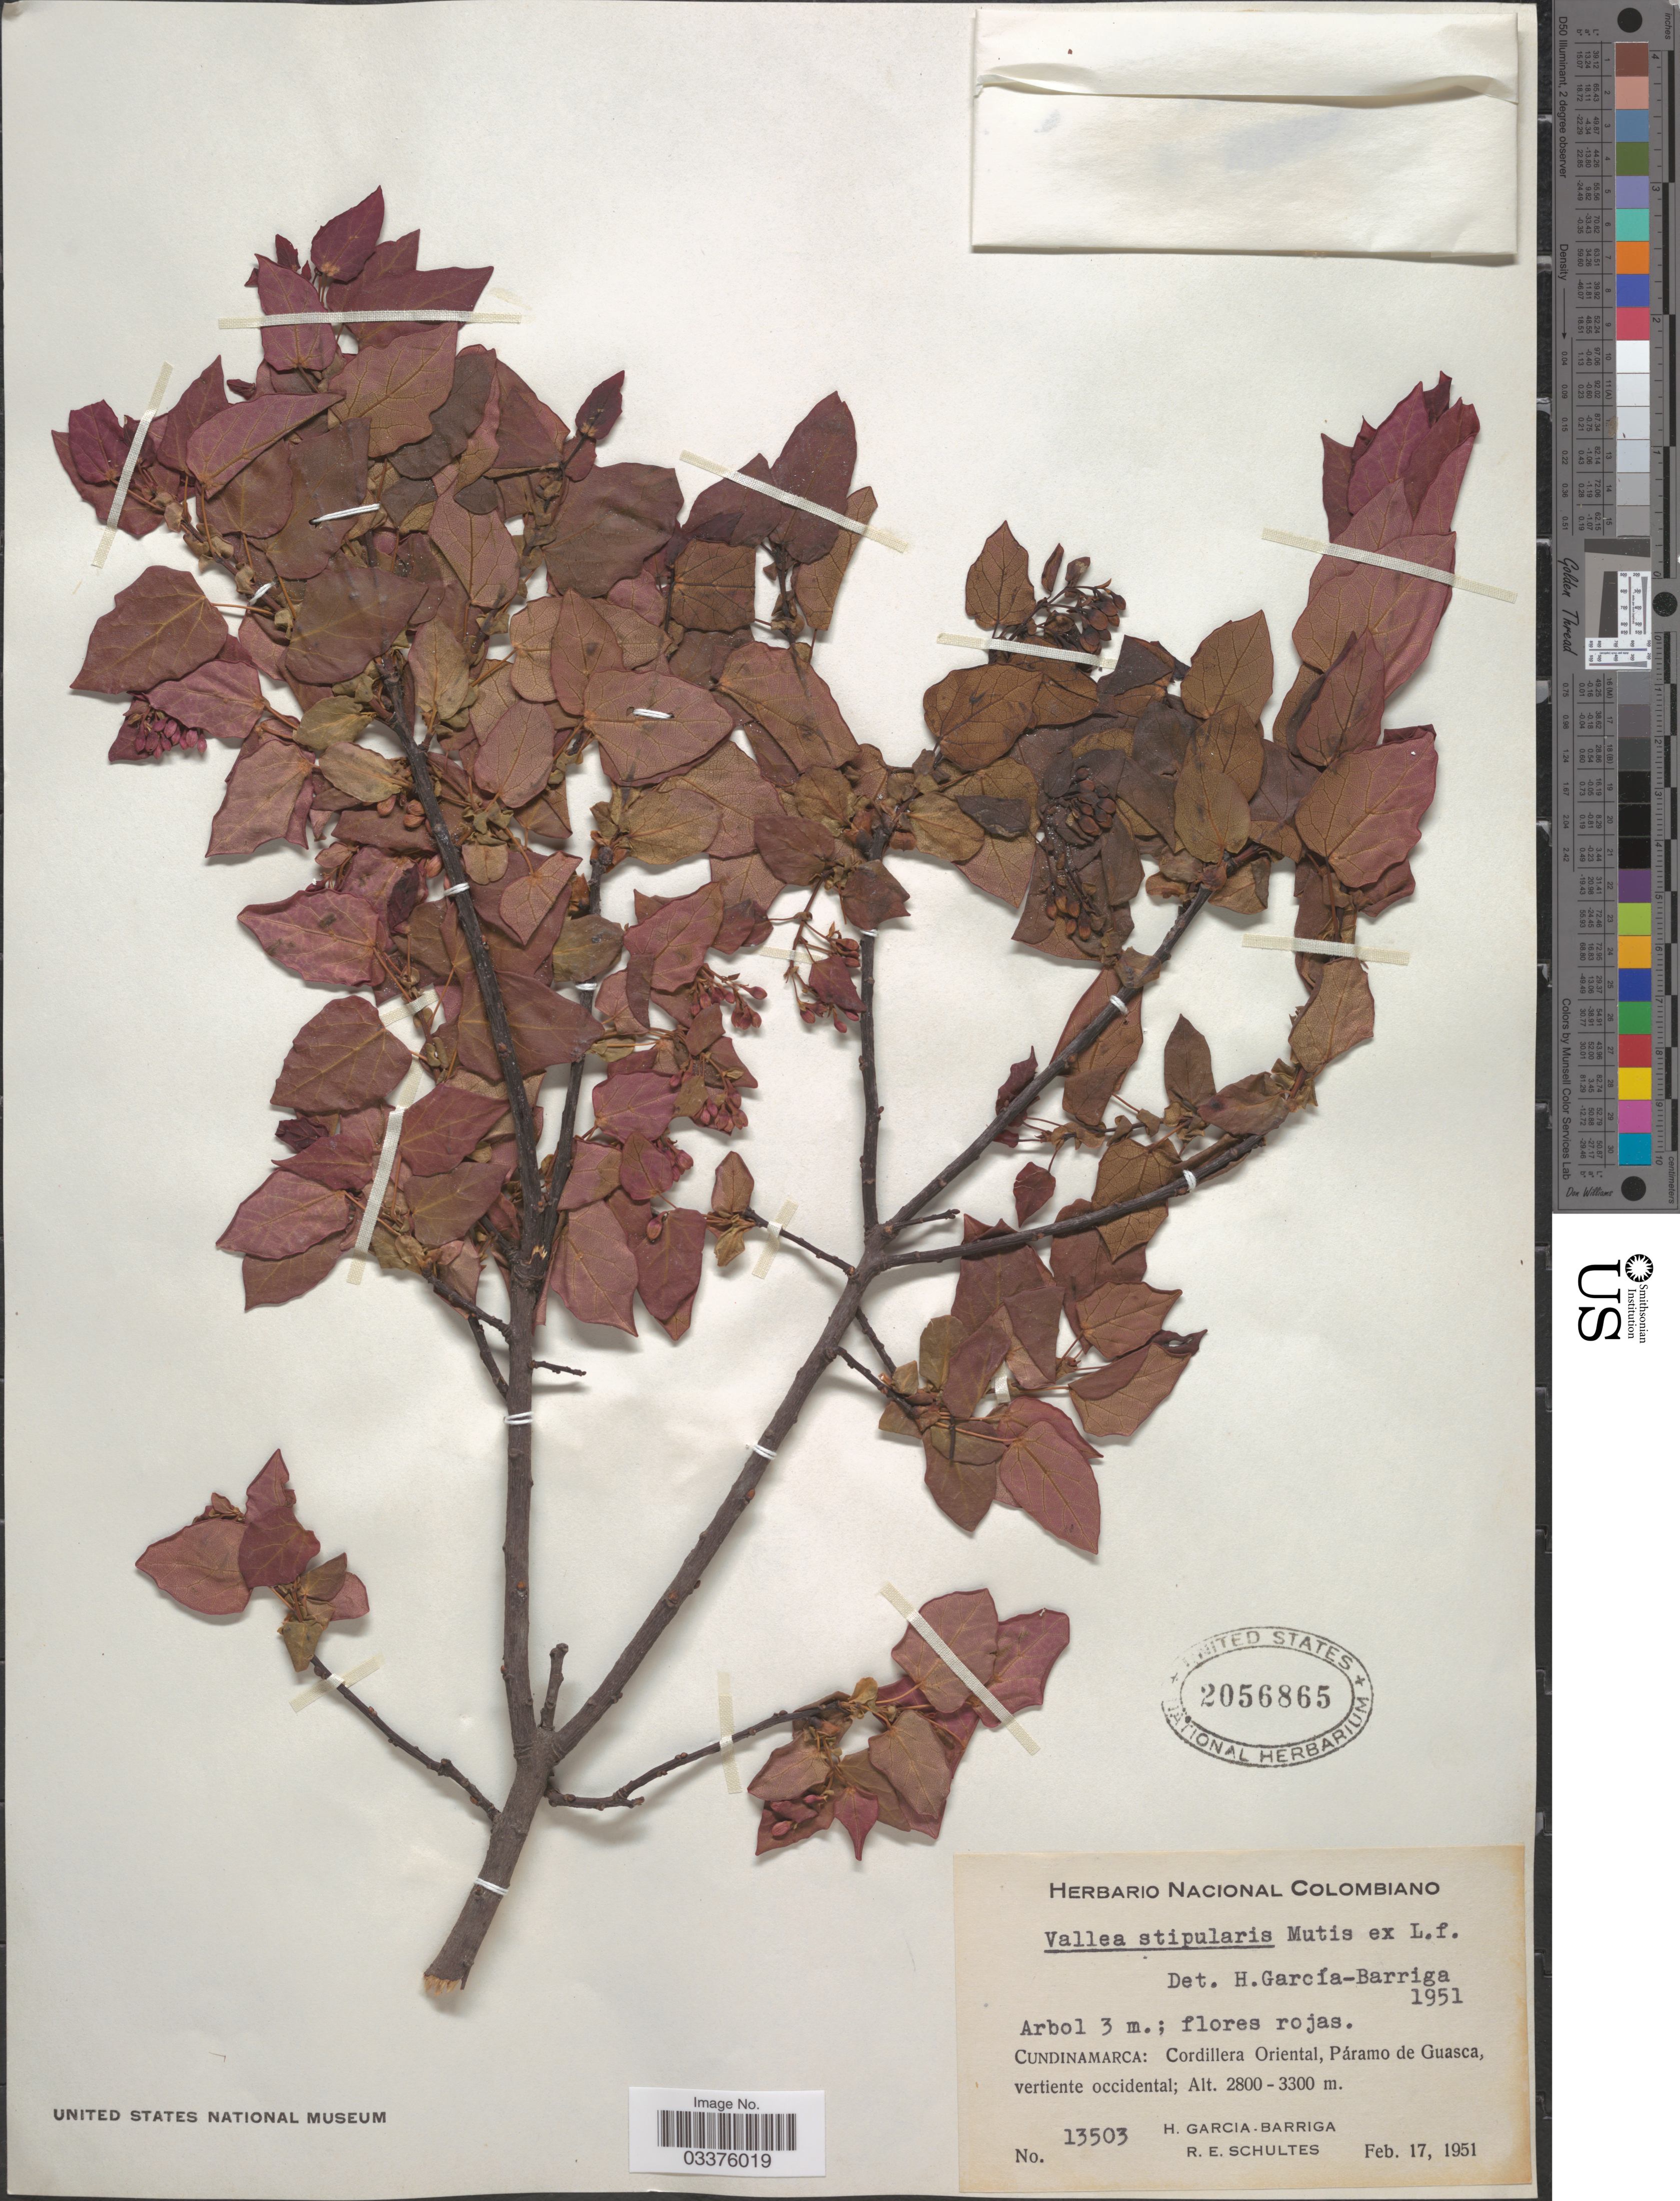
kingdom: Plantae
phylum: Tracheophyta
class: Magnoliopsida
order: Oxalidales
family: Elaeocarpaceae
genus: Vallea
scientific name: Vallea stipularis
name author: L. f.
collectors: H. García Barriga & R. E. Schultes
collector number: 13503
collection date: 1951-02-17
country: Colombia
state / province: Cundinamarca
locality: Cordillera Oriental, Páramo de Guasca, vertiente occidental.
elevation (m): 2800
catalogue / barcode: US 2056865